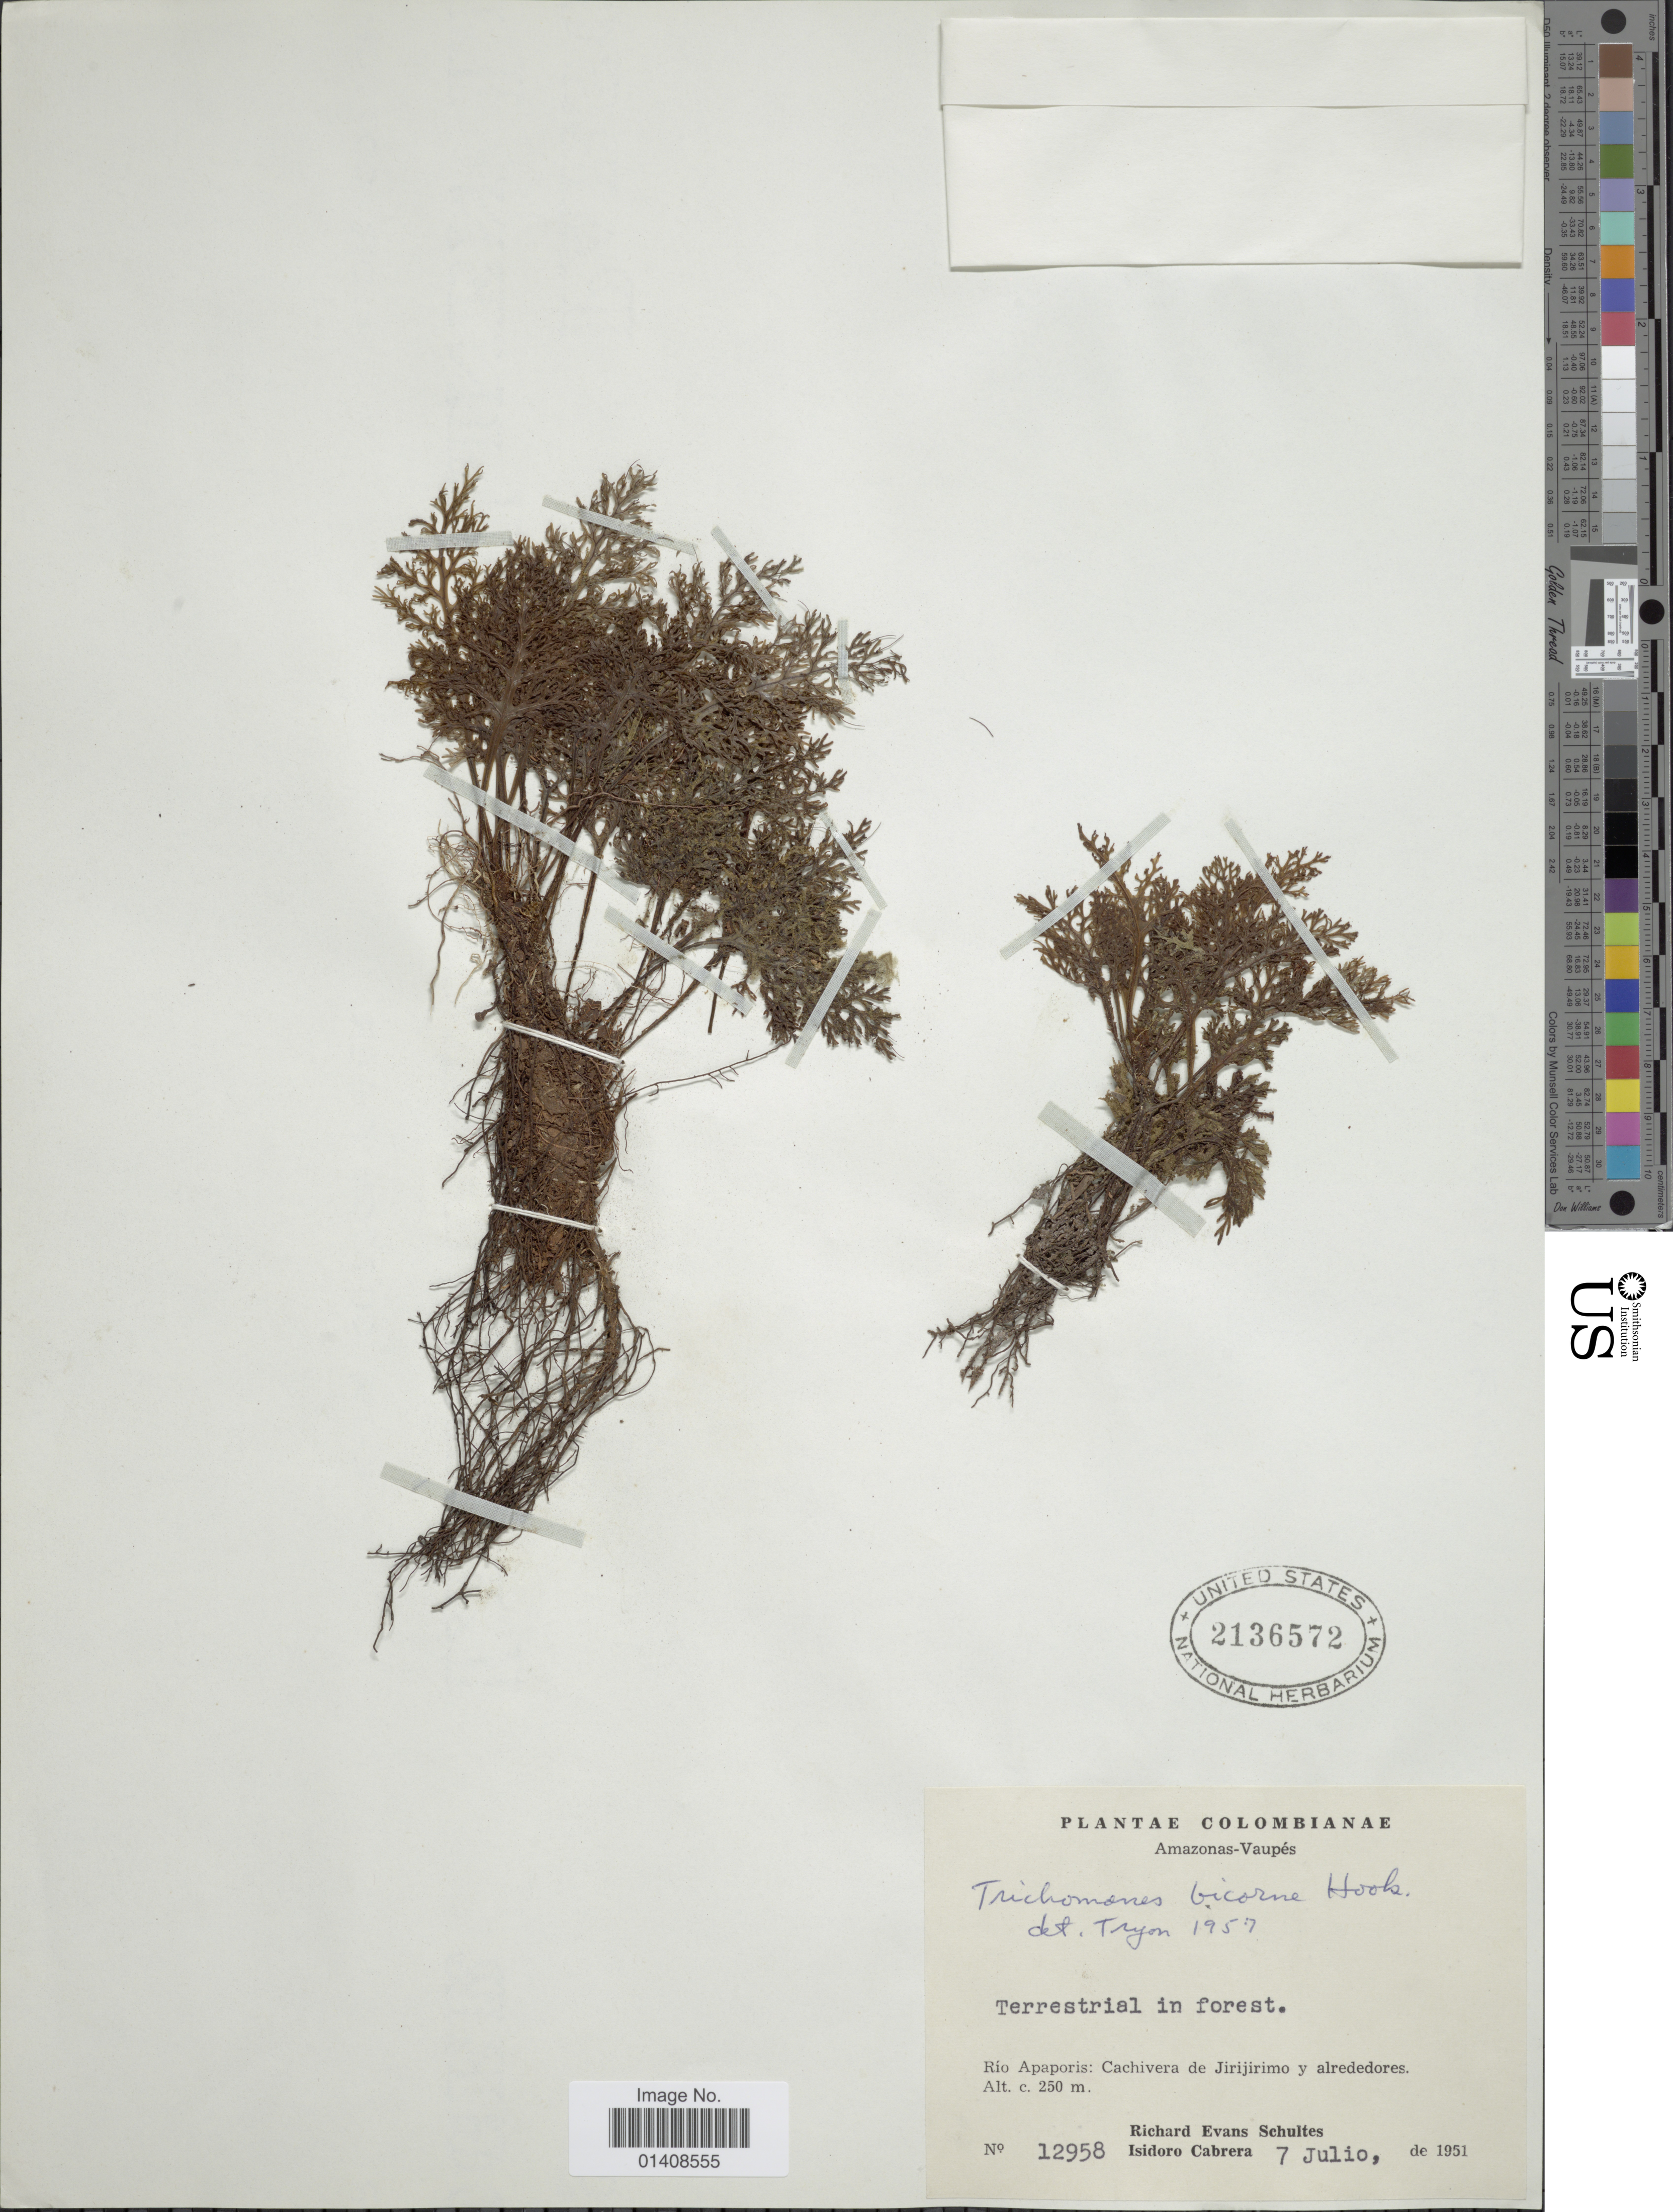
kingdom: Plantae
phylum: Tracheophyta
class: Polypodiopsida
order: Hymenophyllales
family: Hymenophyllaceae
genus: Trichomanes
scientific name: Trichomanes bicorne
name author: Hook.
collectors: R. E. Schultes & I. Cabrera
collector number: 12958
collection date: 1951-07-07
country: Colombia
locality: Vaupes, Rio Apaporis, Cachivera de Jirijirimo y alrededohres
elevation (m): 250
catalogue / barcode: US 2136572